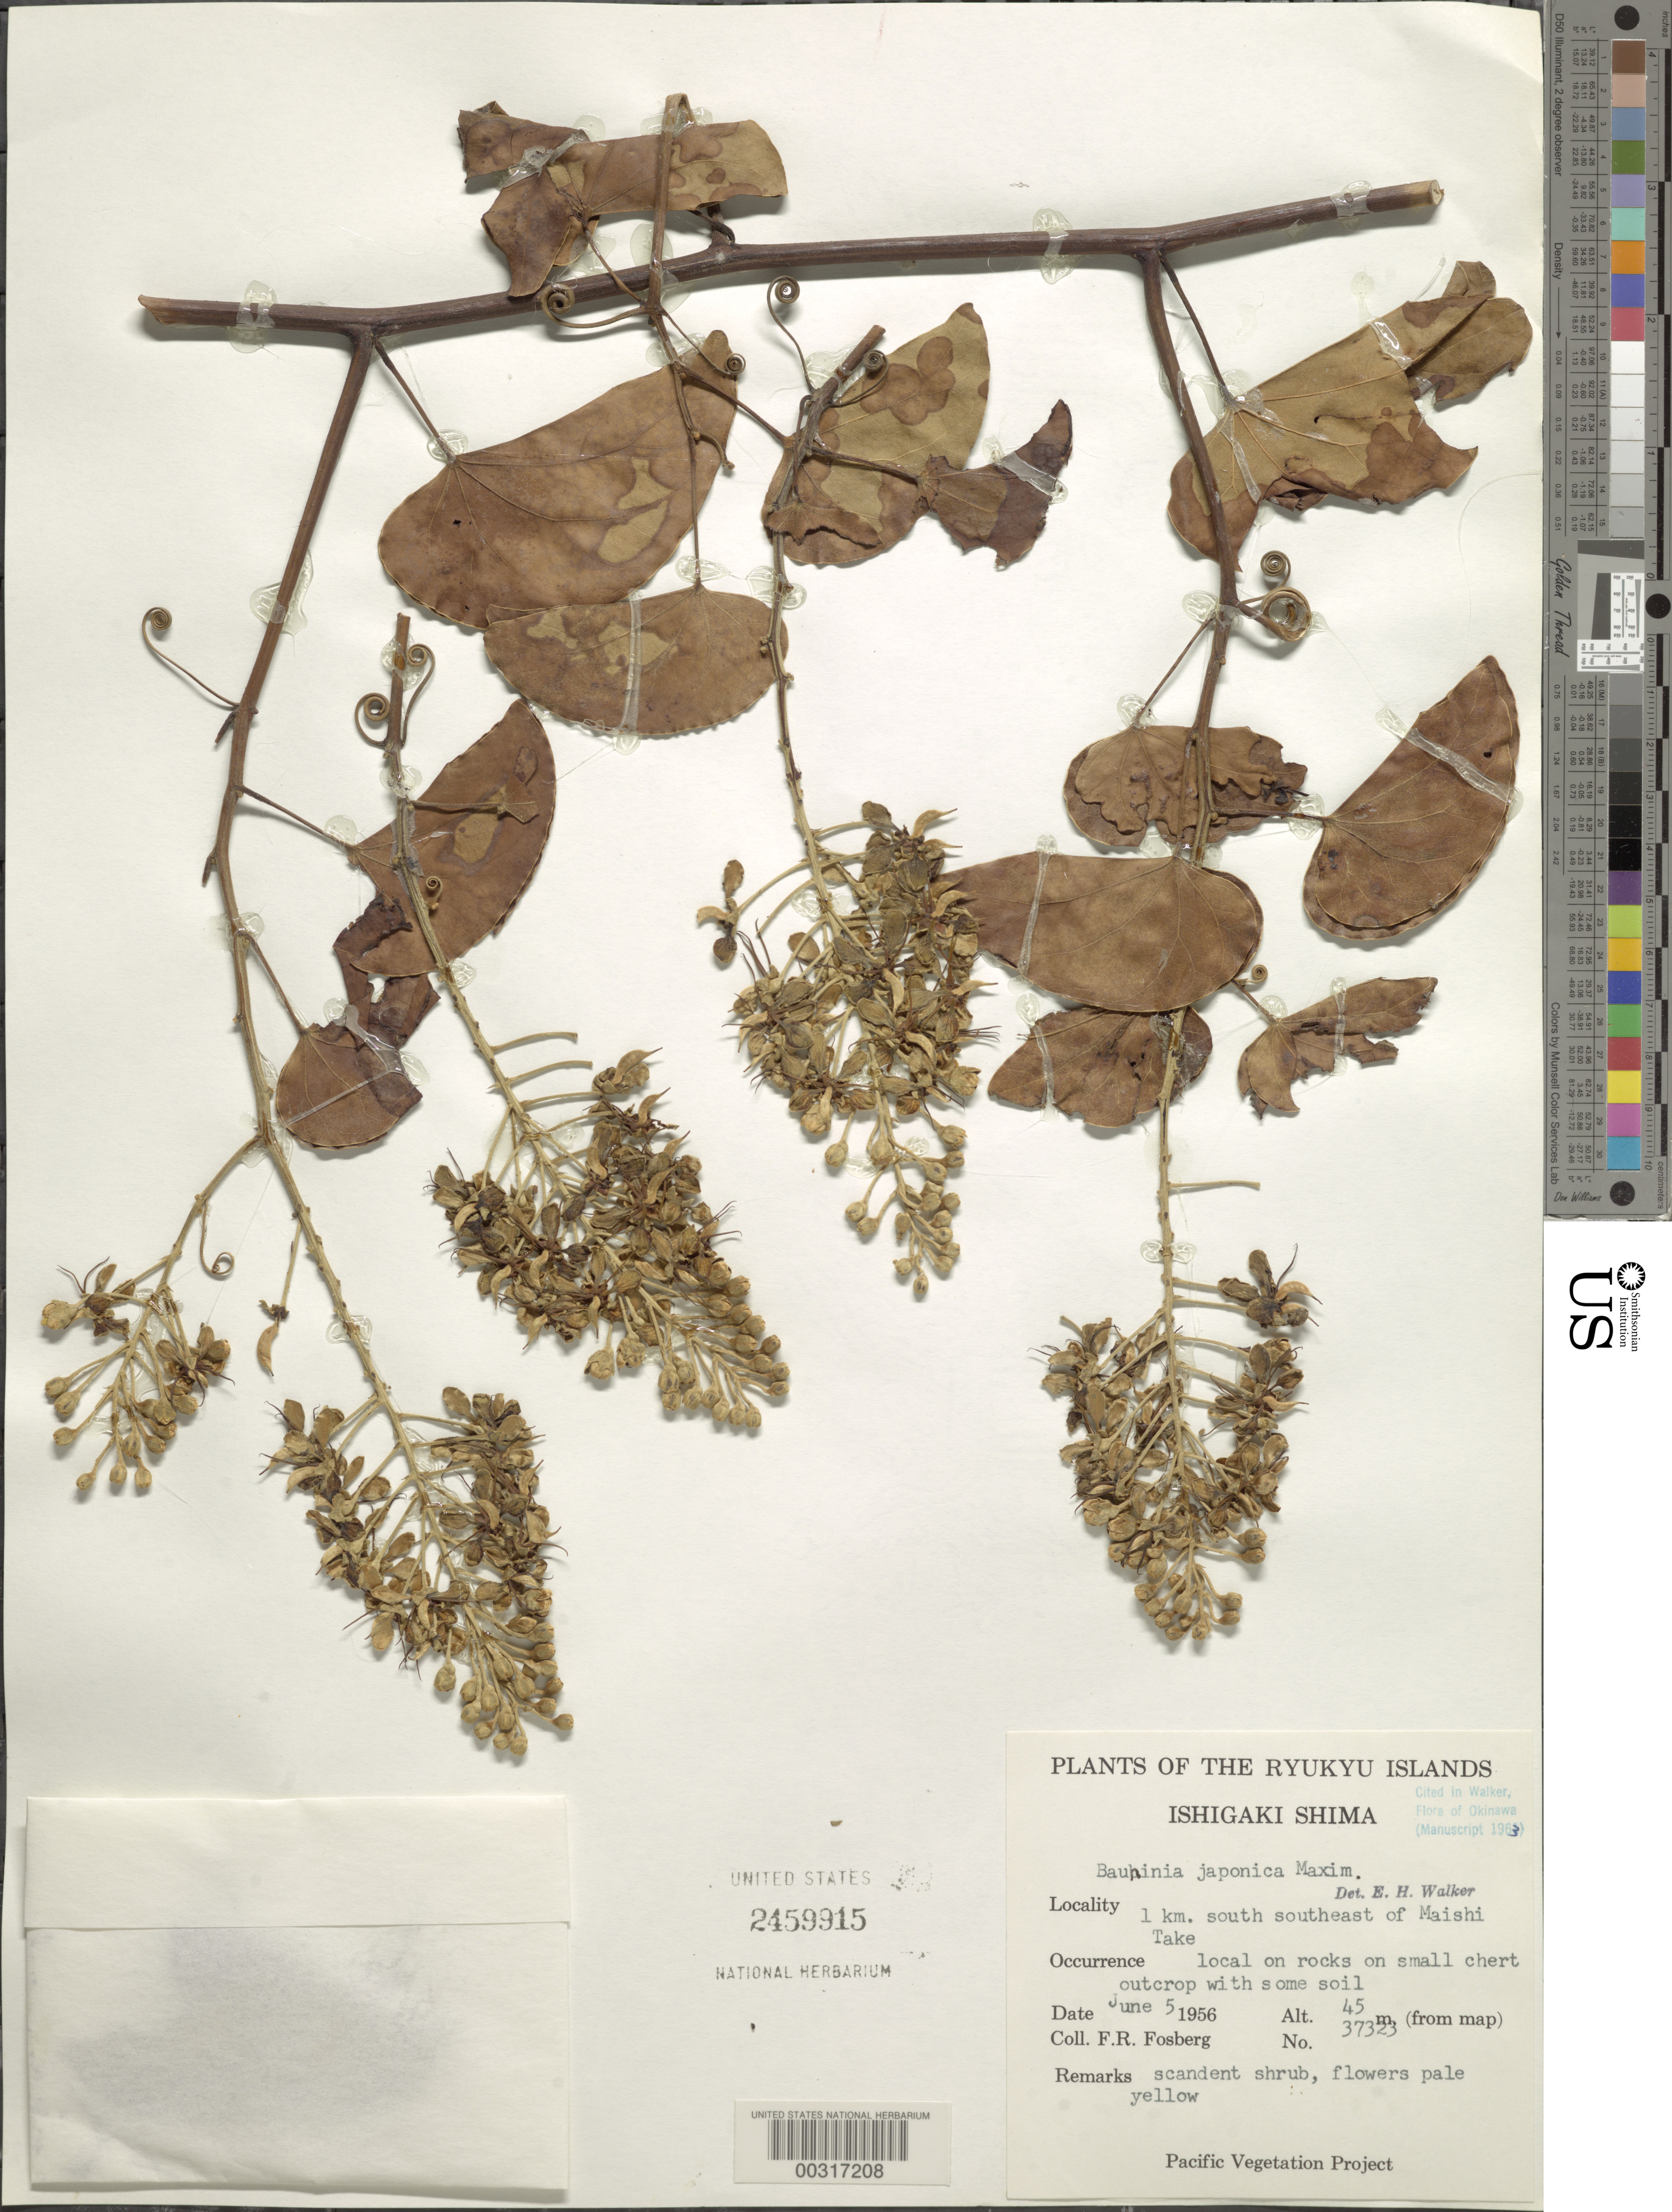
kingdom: Plantae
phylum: Tracheophyta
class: Magnoliopsida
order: Fabales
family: Fabaceae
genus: Phanera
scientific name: Phanera japonica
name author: (Maxim.) H. Ohashi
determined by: U.S. National Herbarium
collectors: F. R. Fosberg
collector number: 37323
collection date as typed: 05 Jun 1956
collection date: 1956-06-05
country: Japan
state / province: Okinawa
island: Ishigaki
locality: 1 km SSE of Maishi Take.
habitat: On rocks on small chert outcrop with some soil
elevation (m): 45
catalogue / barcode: US 2459915